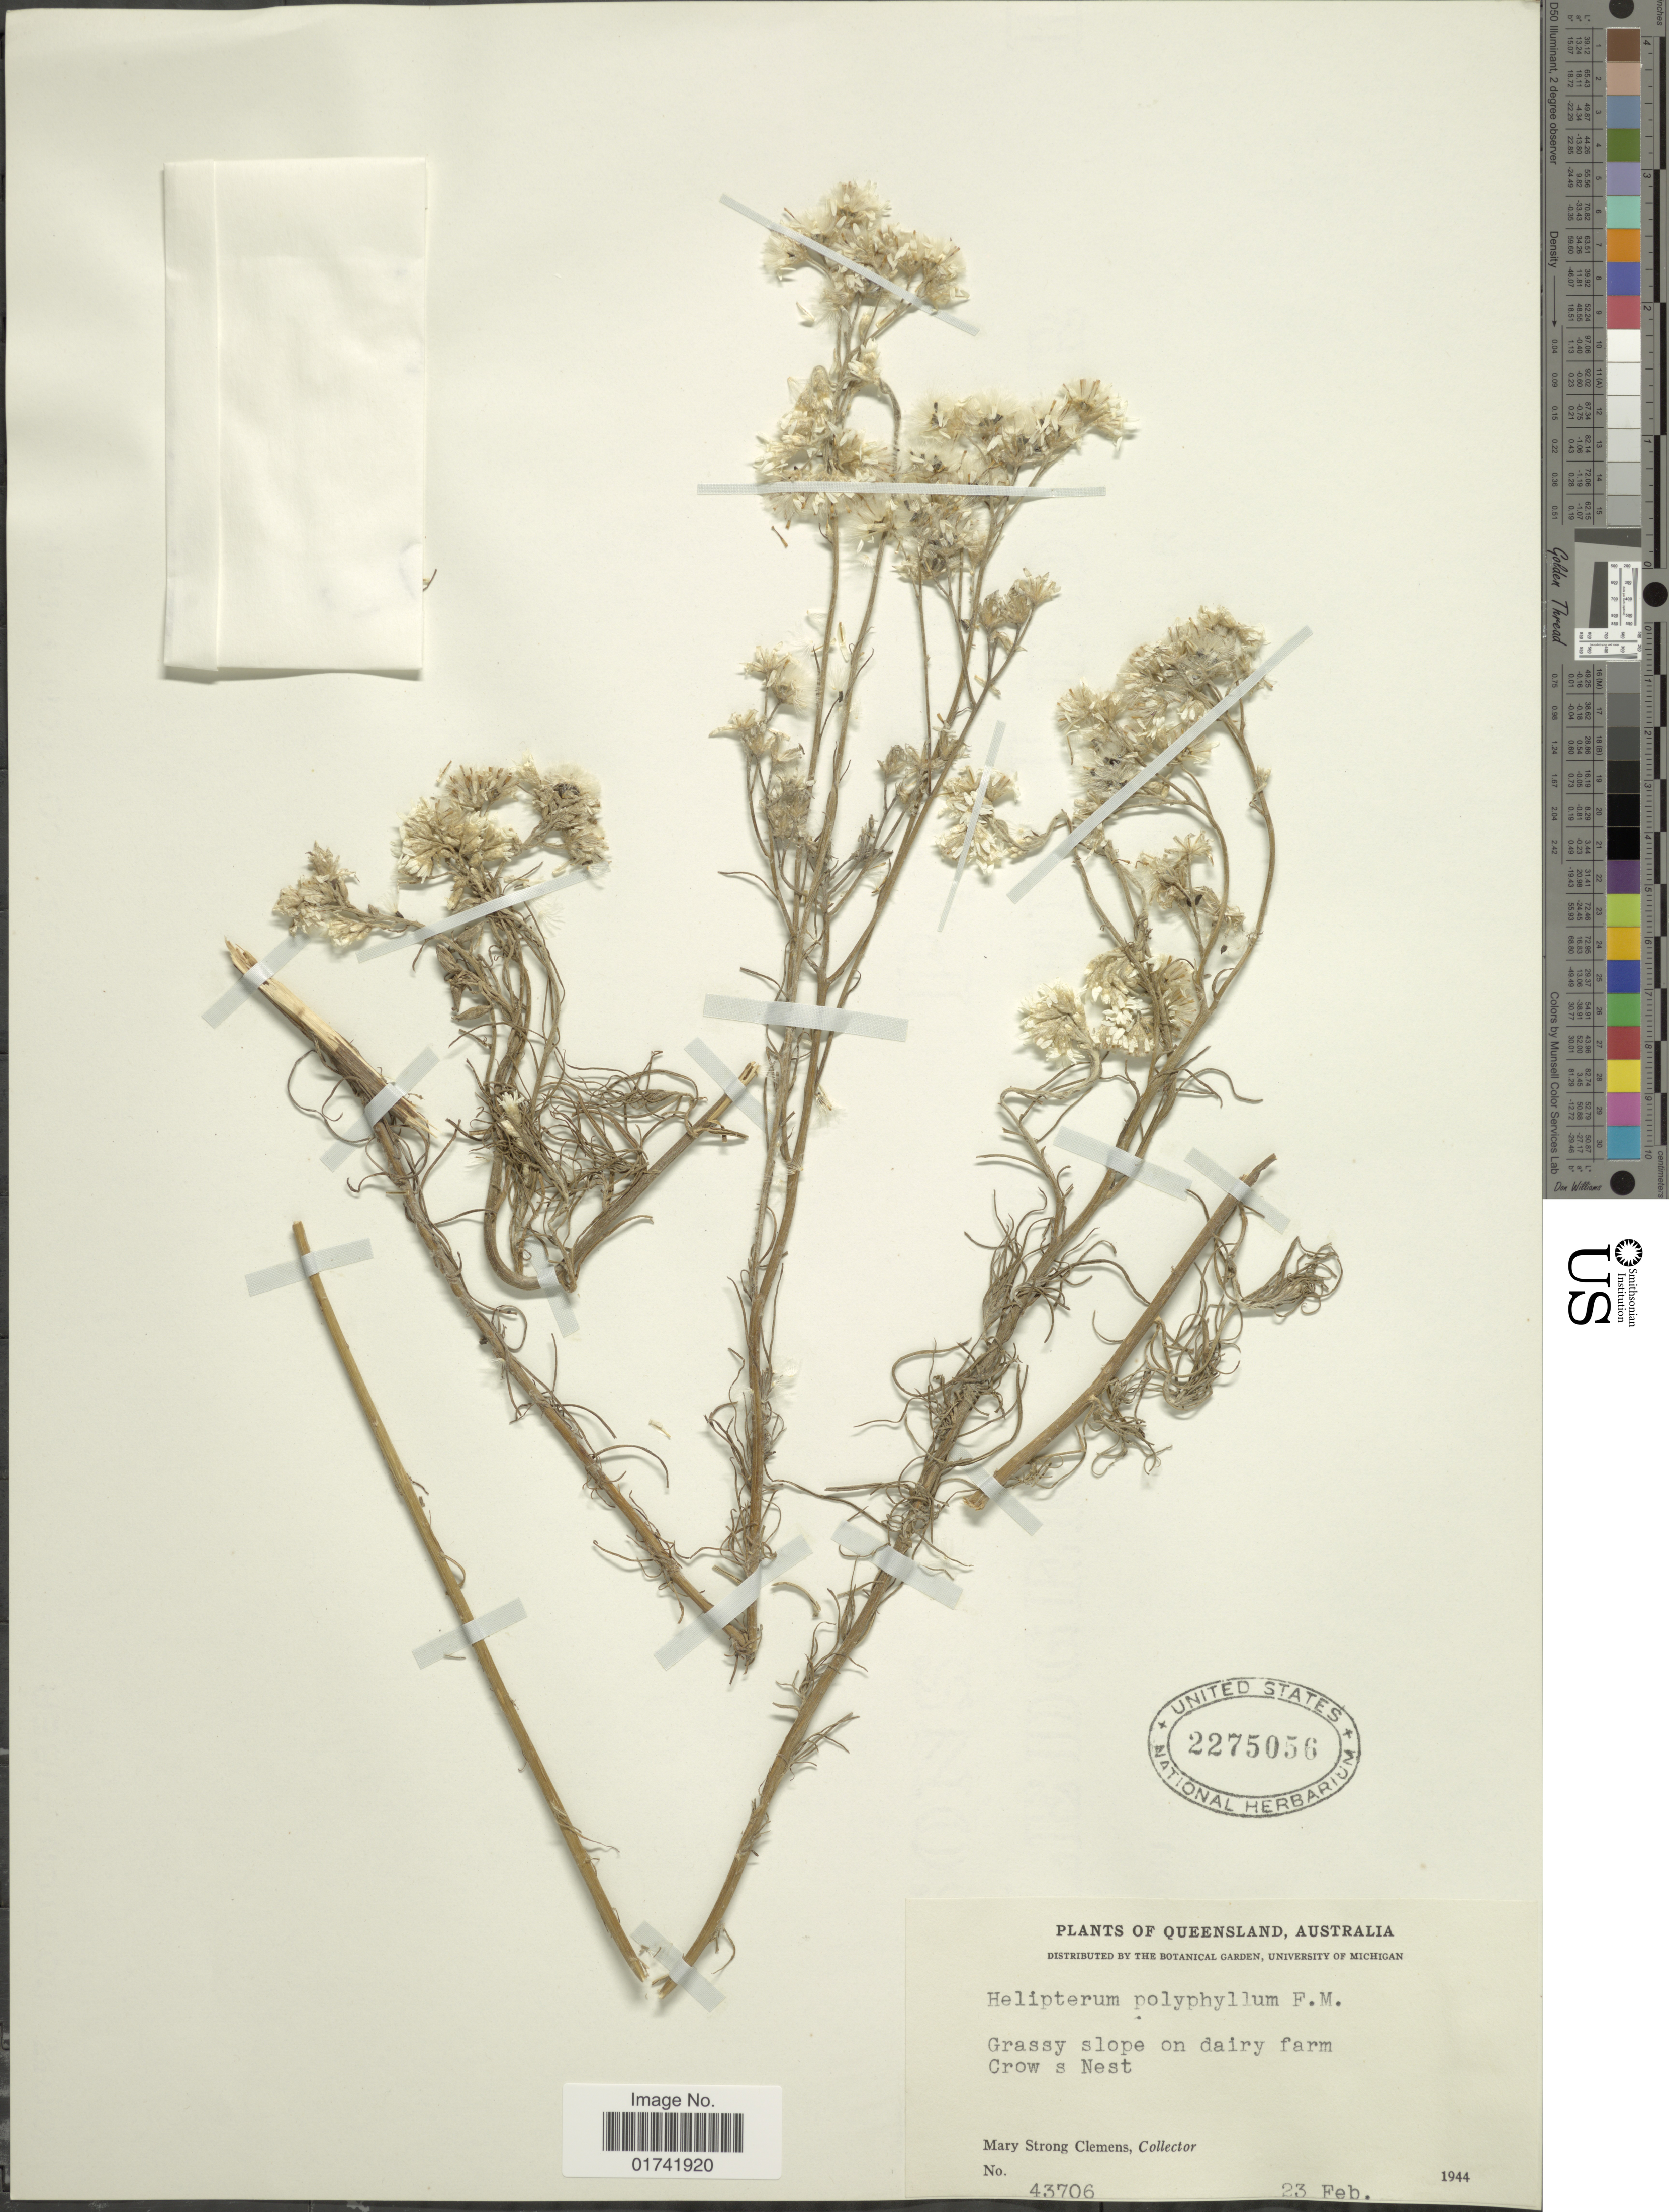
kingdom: Plantae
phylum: Tracheophyta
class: Magnoliopsida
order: Asterales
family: Asteraceae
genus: Rhodanthe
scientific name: Rhodanthe polyphylla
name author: (F. Muell.) Paul G. Wilson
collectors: M. S. Clemens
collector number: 43706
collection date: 1944-02-23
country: Australia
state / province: Queensland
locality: On dairy farm Crow s Nest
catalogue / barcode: US 2275056